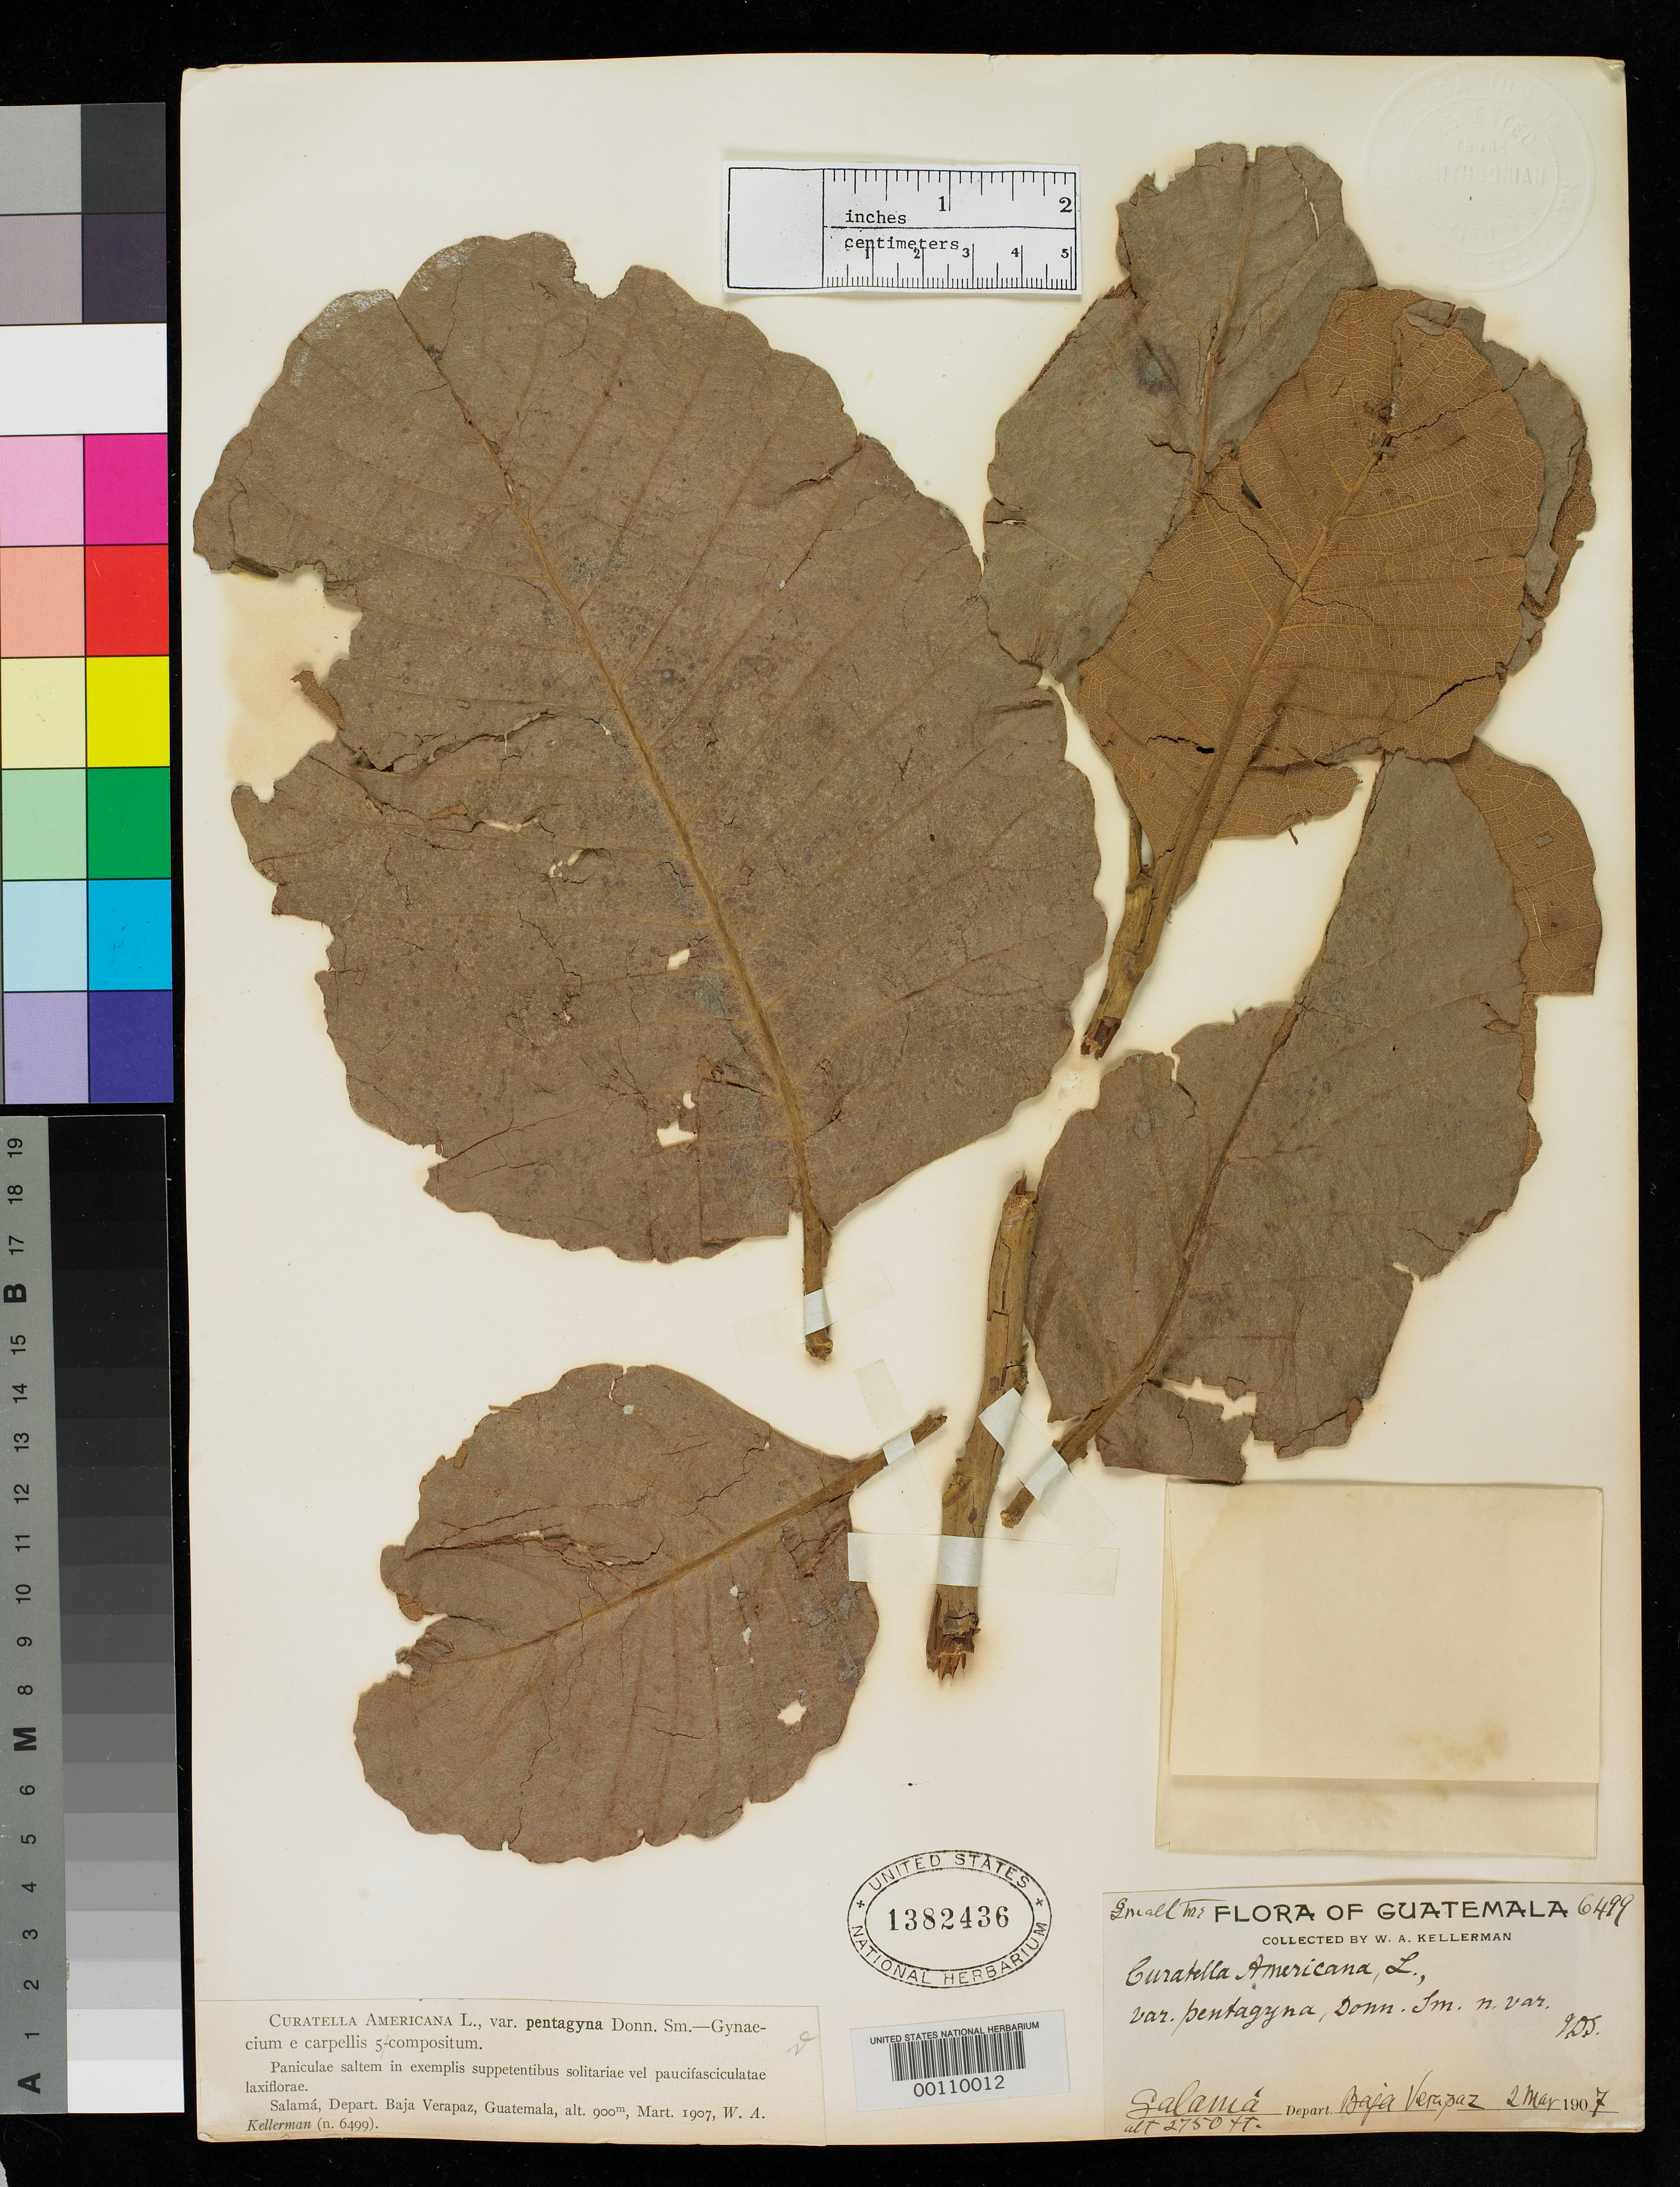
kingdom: Plantae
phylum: Tracheophyta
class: Magnoliopsida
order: Dilleniales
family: Dilleniaceae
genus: Curatella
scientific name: Curatella americana var. pentagyna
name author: Donn. Sm.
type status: Type Collection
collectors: W. A. Kellerman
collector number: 6499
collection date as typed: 02 Mar 1907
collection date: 1907-03-02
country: Guatemala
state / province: Baja Verapaz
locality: Salama.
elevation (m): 838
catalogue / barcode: US 1382436